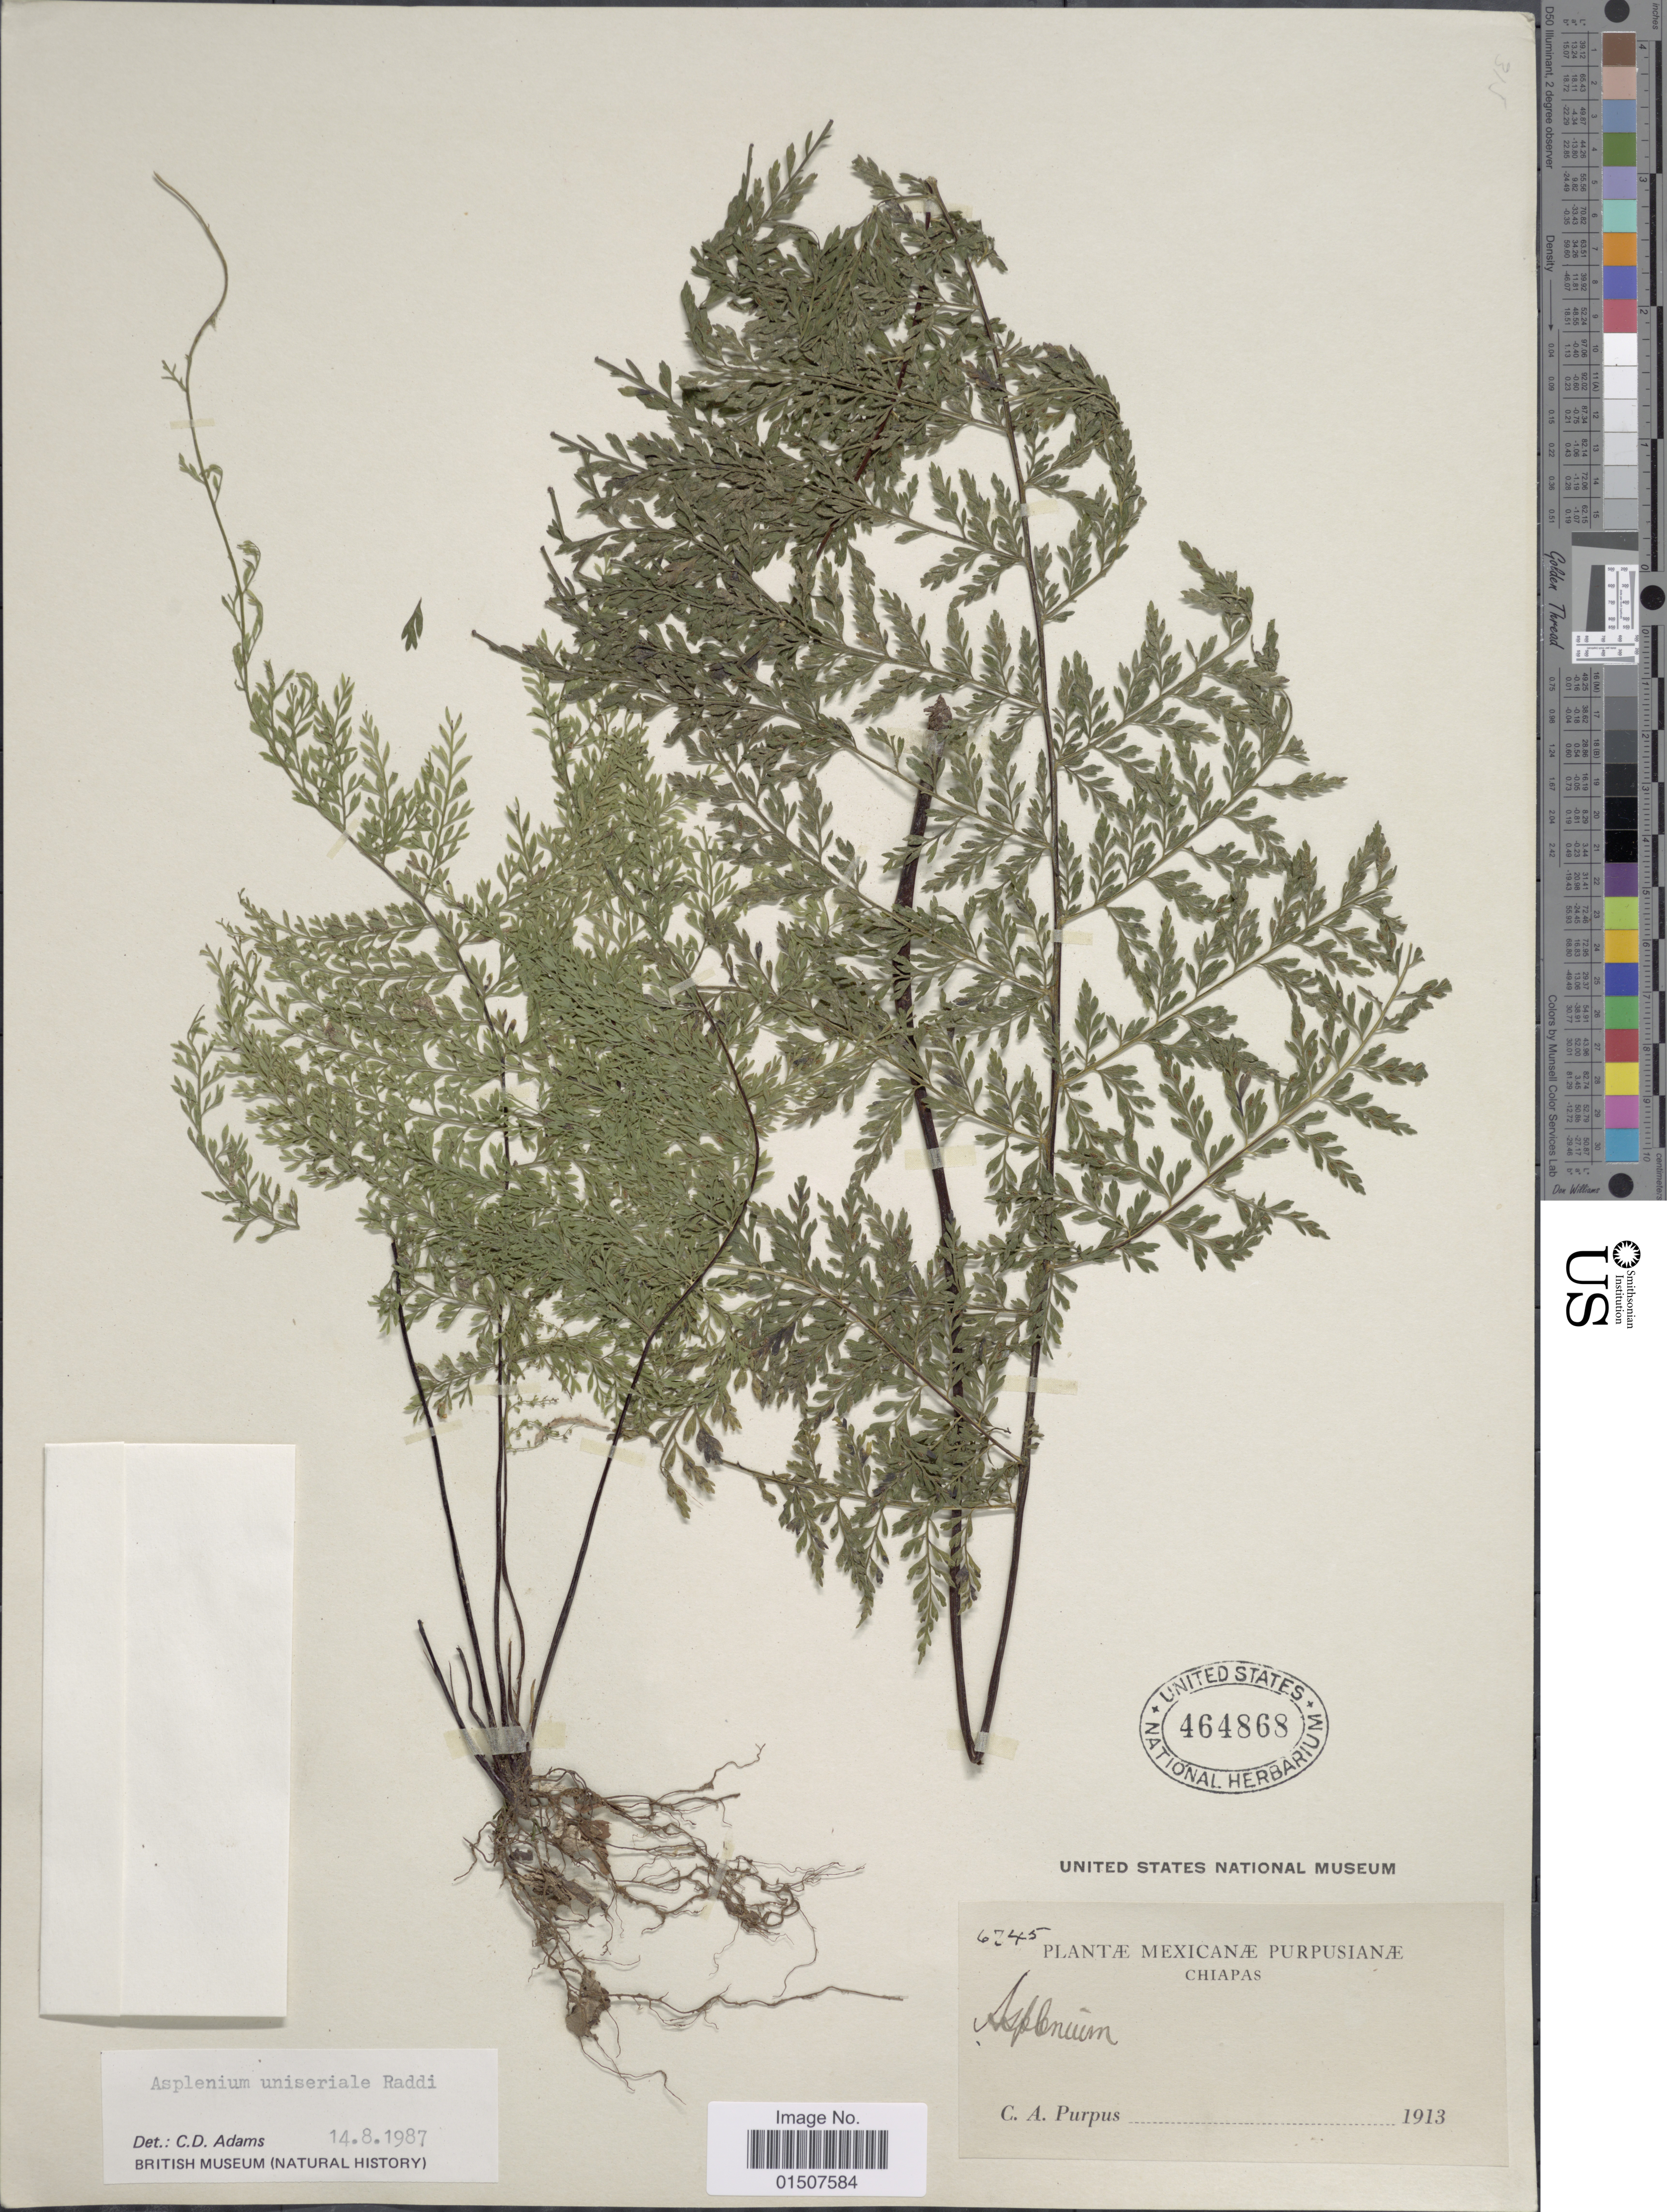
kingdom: Plantae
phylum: Tracheophyta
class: Polypodiopsida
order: Polypodiales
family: Aspleniaceae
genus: Asplenium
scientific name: Asplenium radicans var. alloeopteron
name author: (Kunze ex Klotzsch) Lellinger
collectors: C. A. Purpus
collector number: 6745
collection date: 1913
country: Mexico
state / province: Chiapas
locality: Chiapas.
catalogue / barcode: US 464868